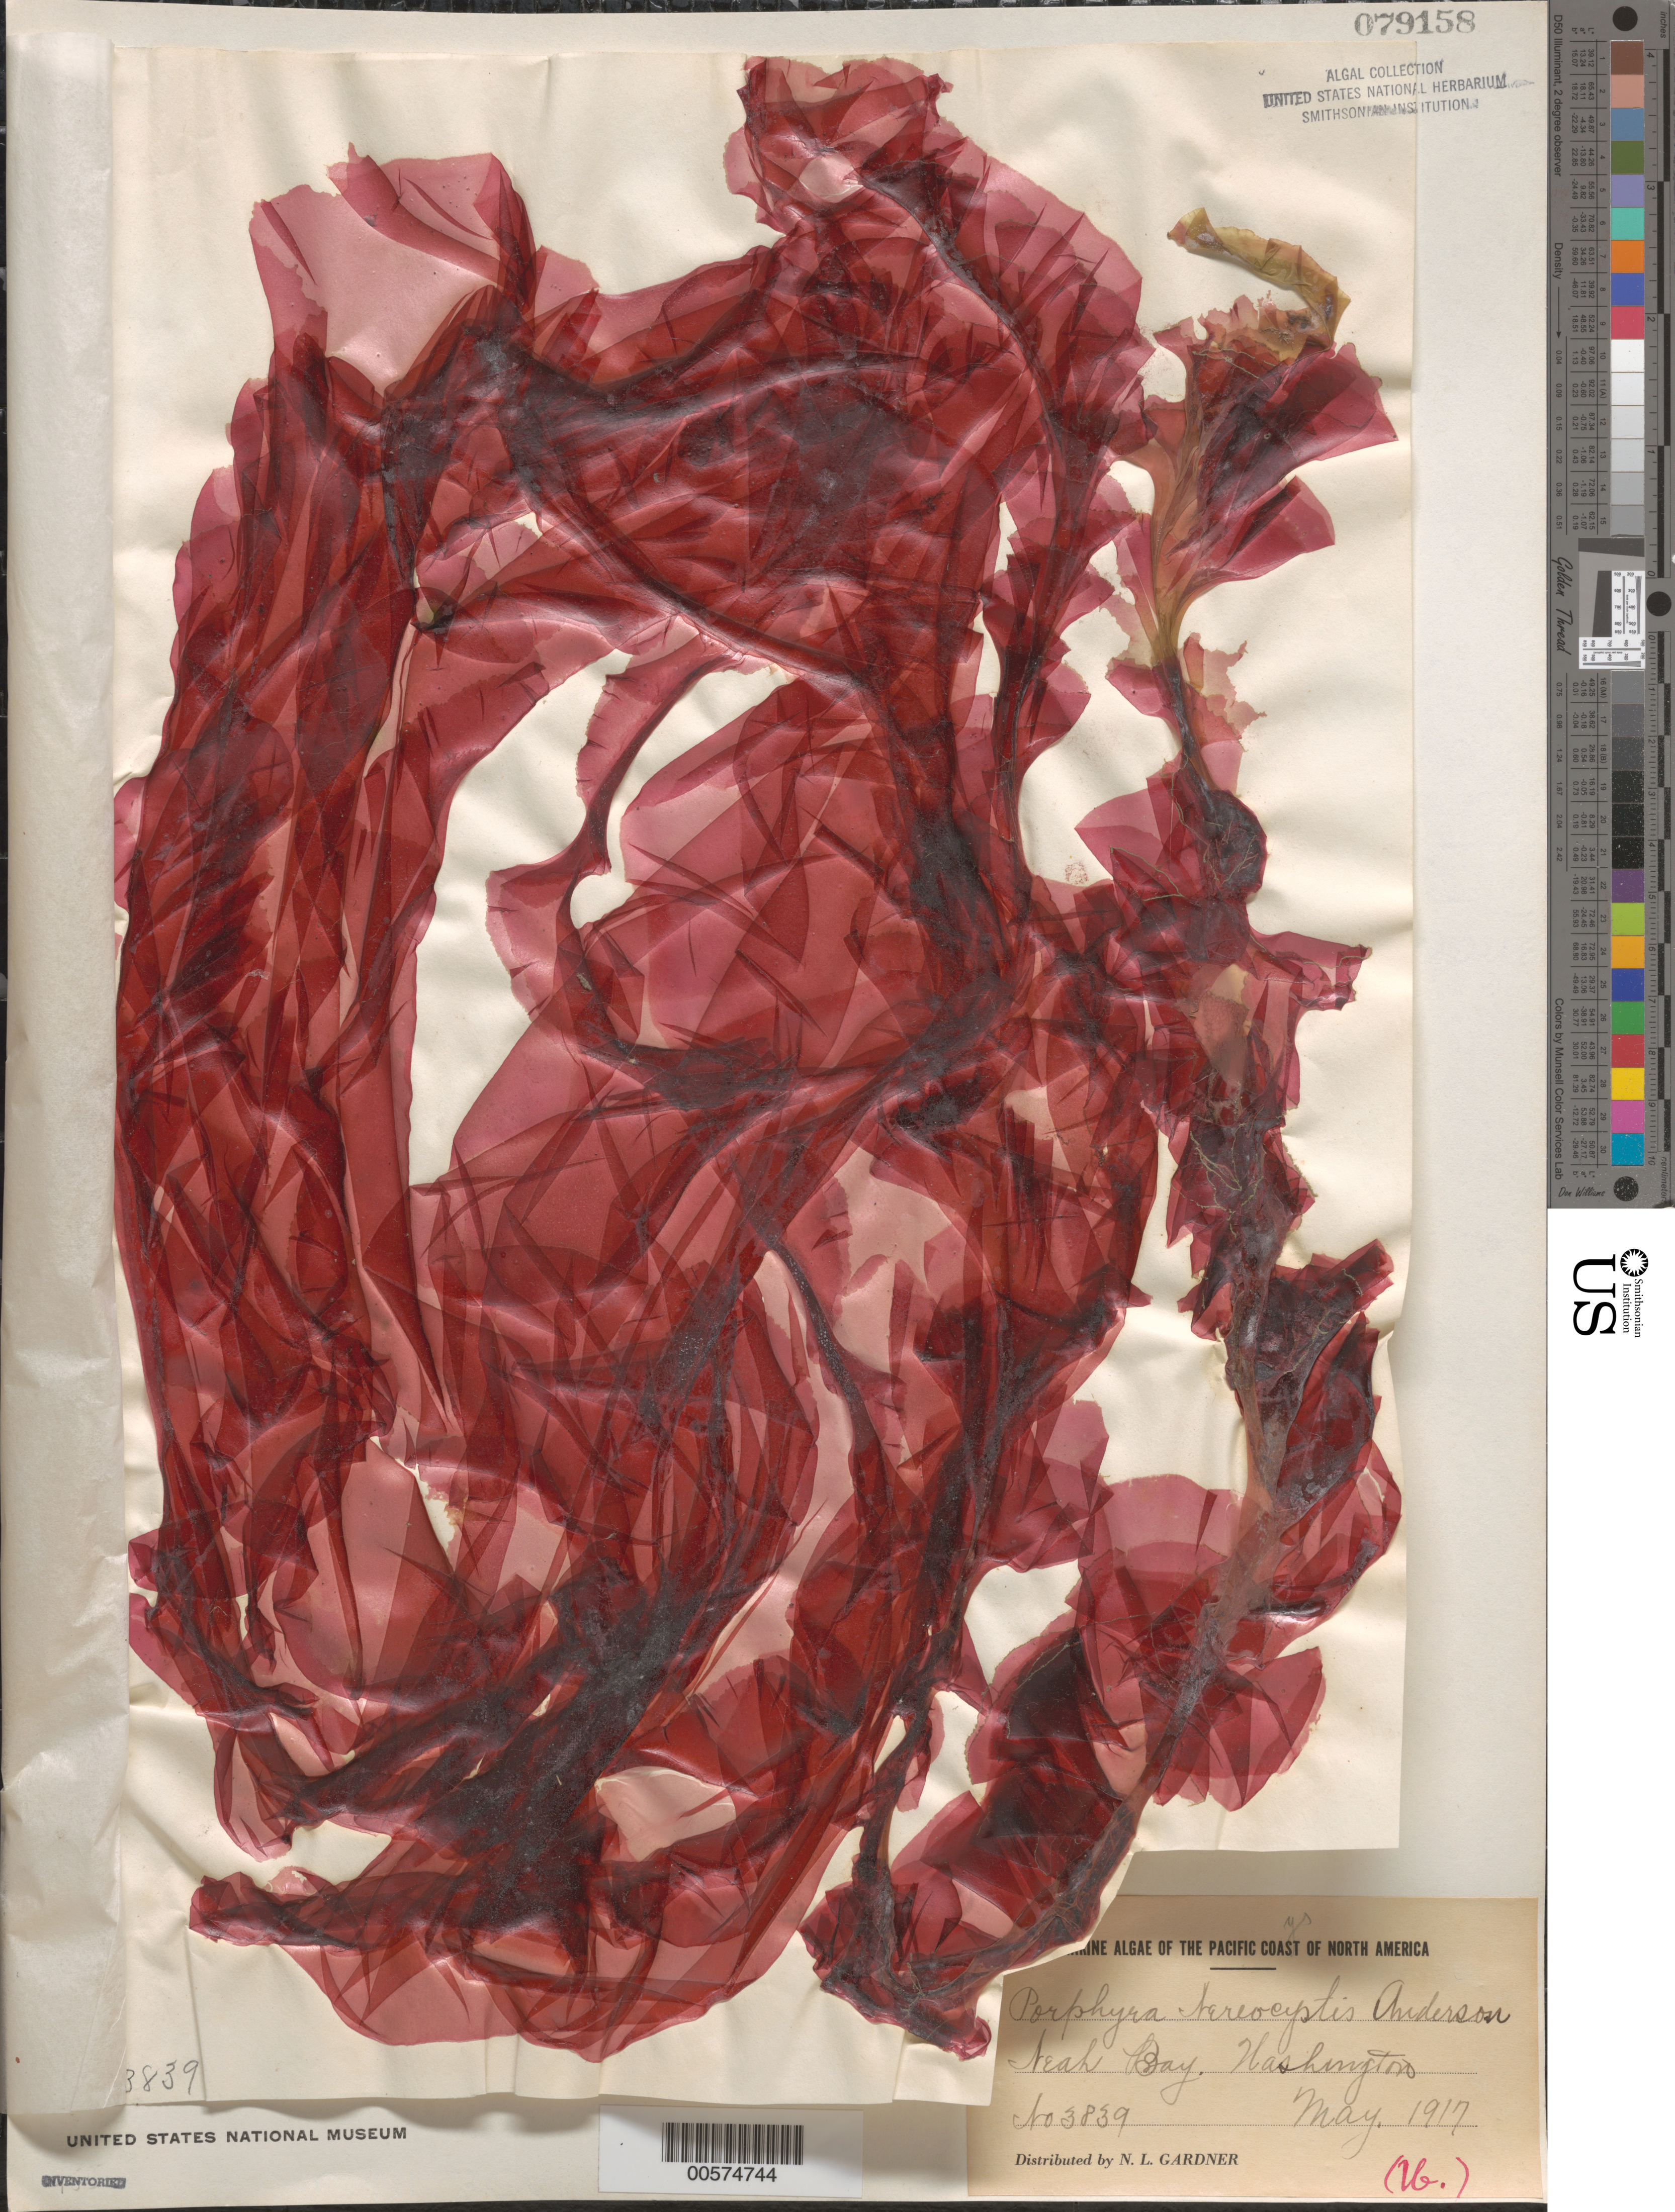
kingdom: Plantae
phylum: Rhodophyta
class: Bangiophyceae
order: Bangiales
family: Bangiaceae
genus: Pyropia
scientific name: Pyropia nereocystis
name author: (C.L. Anderson) S.C. Lindstrom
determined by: Algae name updating Project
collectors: N. Gardner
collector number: NLG 3839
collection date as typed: May 1917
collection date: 1917-05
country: United States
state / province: Washington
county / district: Clallam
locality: Neah Bay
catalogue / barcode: US 79158